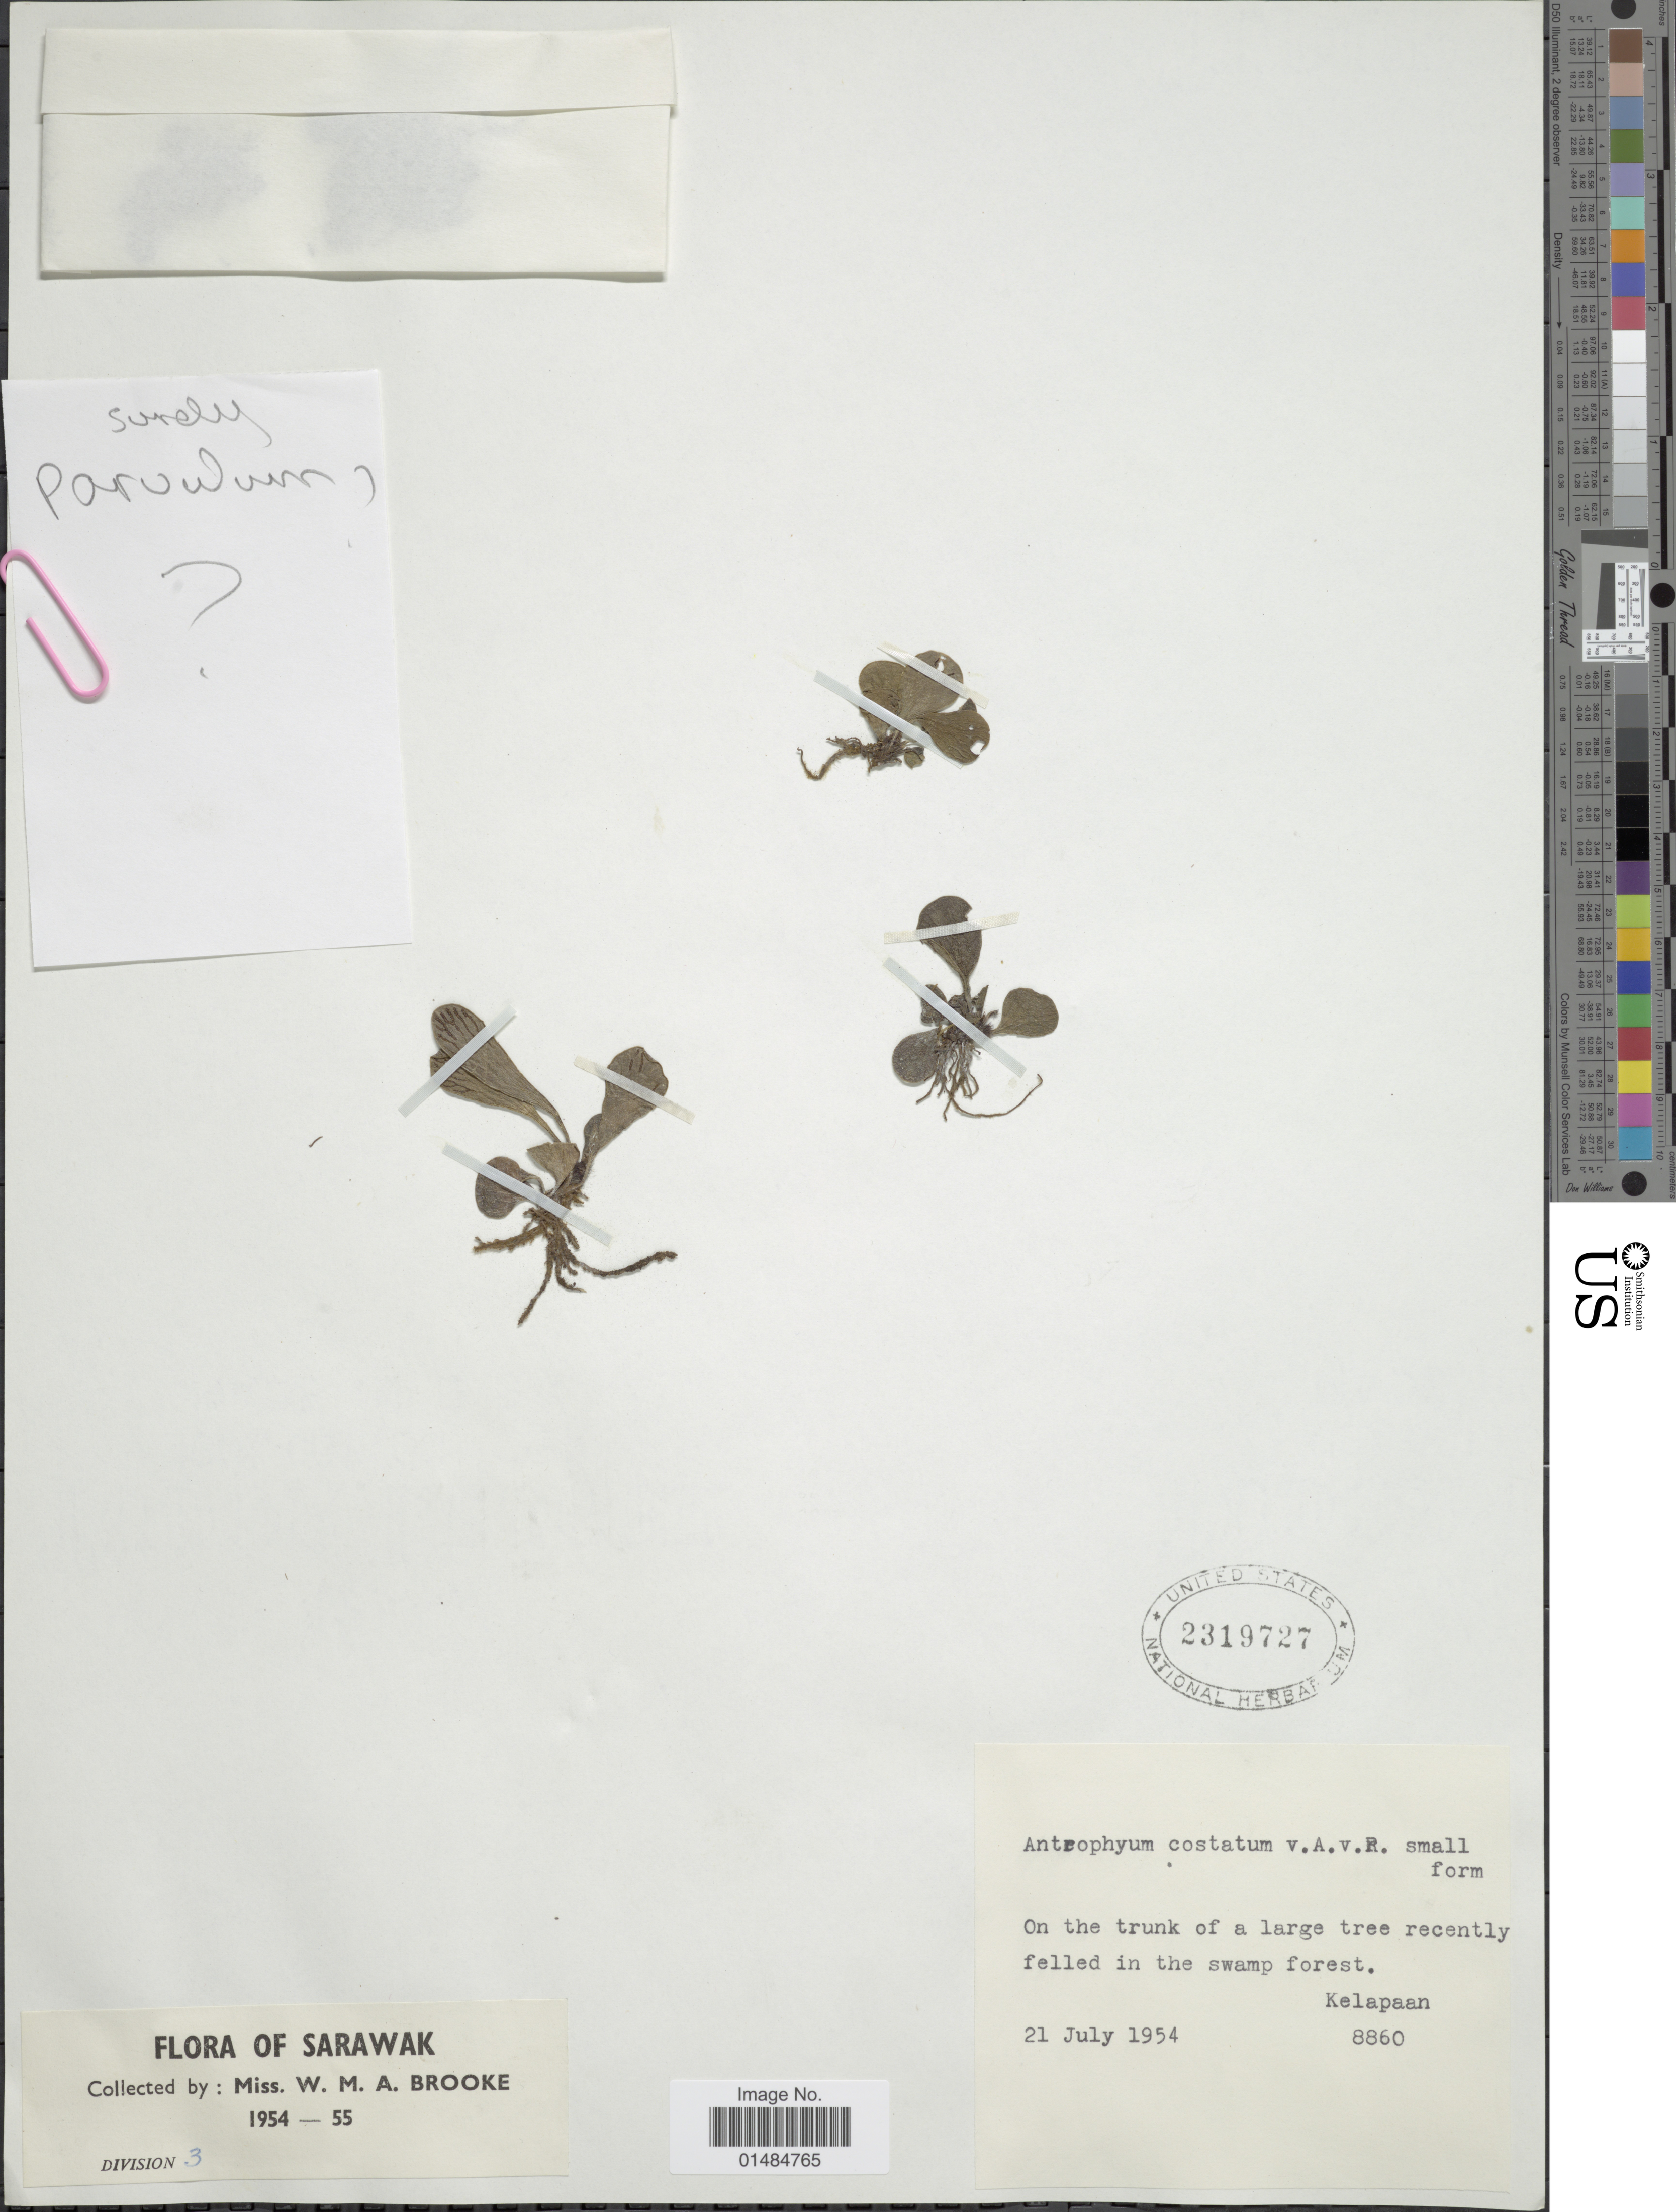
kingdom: Plantae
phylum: Tracheophyta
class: Polypodiopsida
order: Polypodiales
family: Pteridaceae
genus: Antrophyum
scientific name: Antrophyum costatum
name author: Alderw.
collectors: W. Brooke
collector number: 8860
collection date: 1954-07-21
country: Malaysia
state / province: Sarawak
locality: Sarawak, Kelapaan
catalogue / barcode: US 2319727